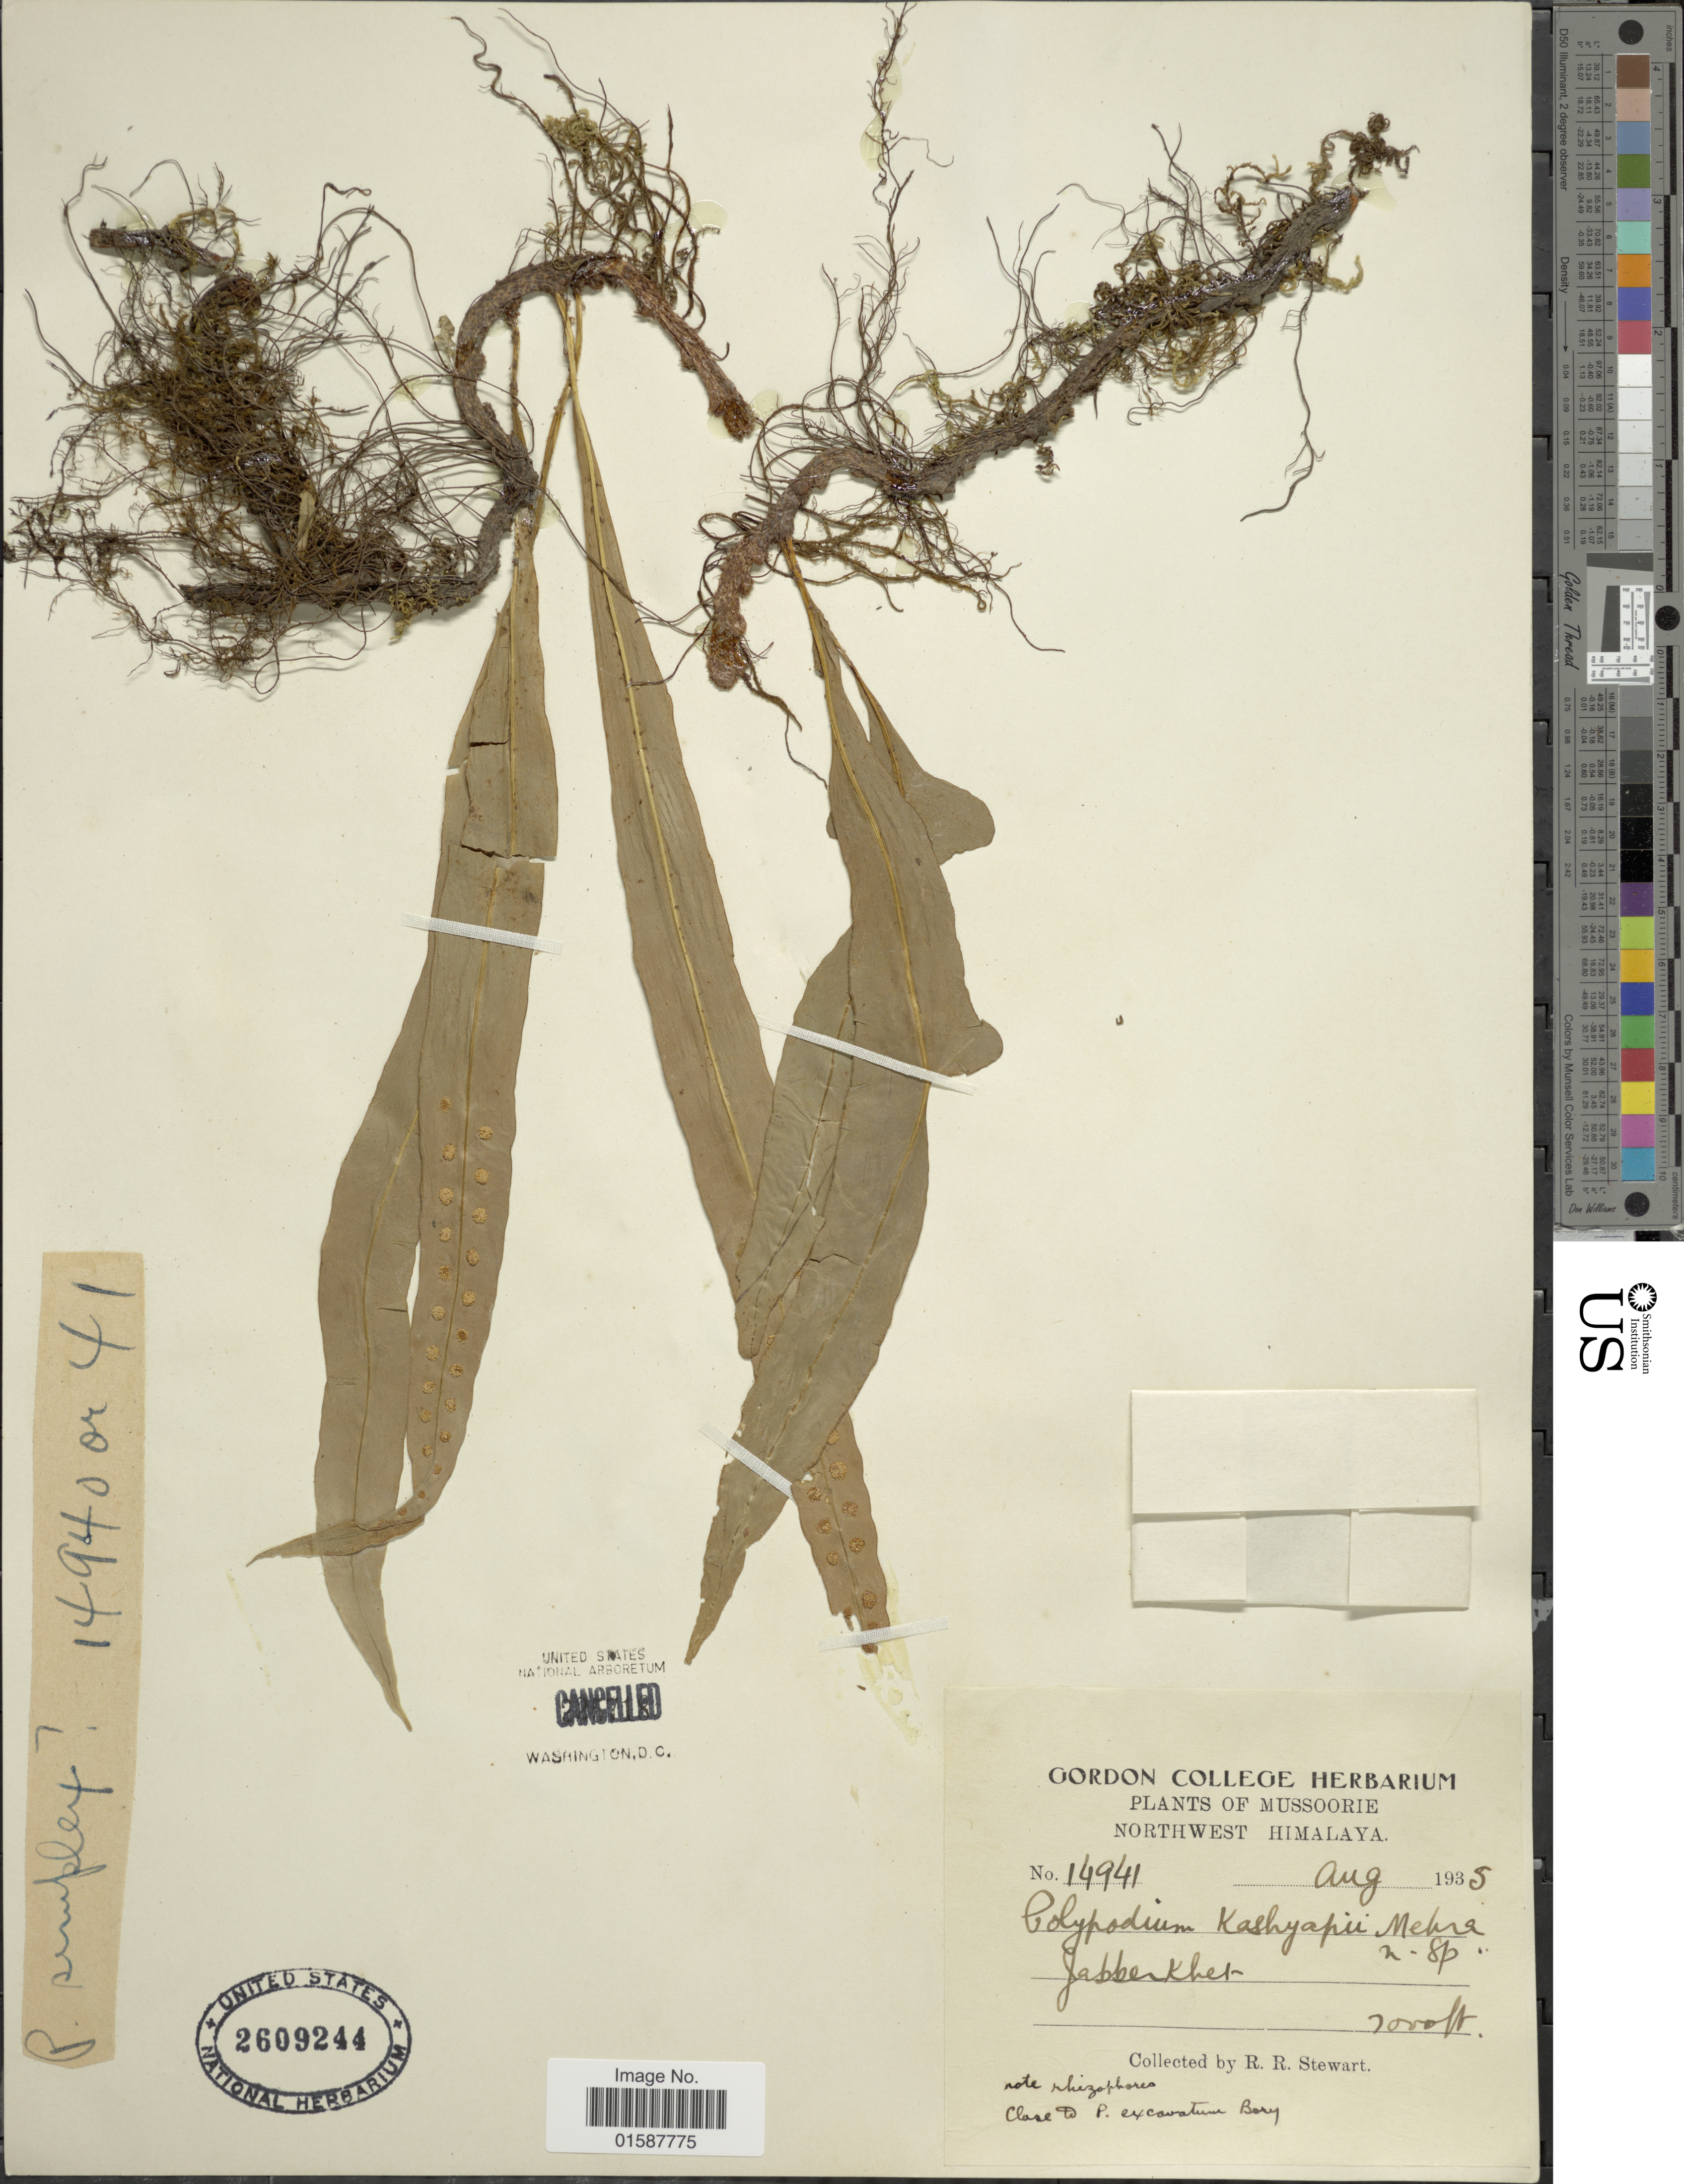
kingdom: Plantae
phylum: Tracheophyta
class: Polypodiopsida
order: Polypodiales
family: Polypodiaceae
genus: Lepisorus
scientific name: Lepisorus kashyapii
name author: (Mehra) Mehra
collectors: R. R. Stewart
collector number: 14941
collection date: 1935-08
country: India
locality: Mussoorie, Northwest Himalaya Jabberkhet (Jabarkhet)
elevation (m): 2134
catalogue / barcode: US 2609244